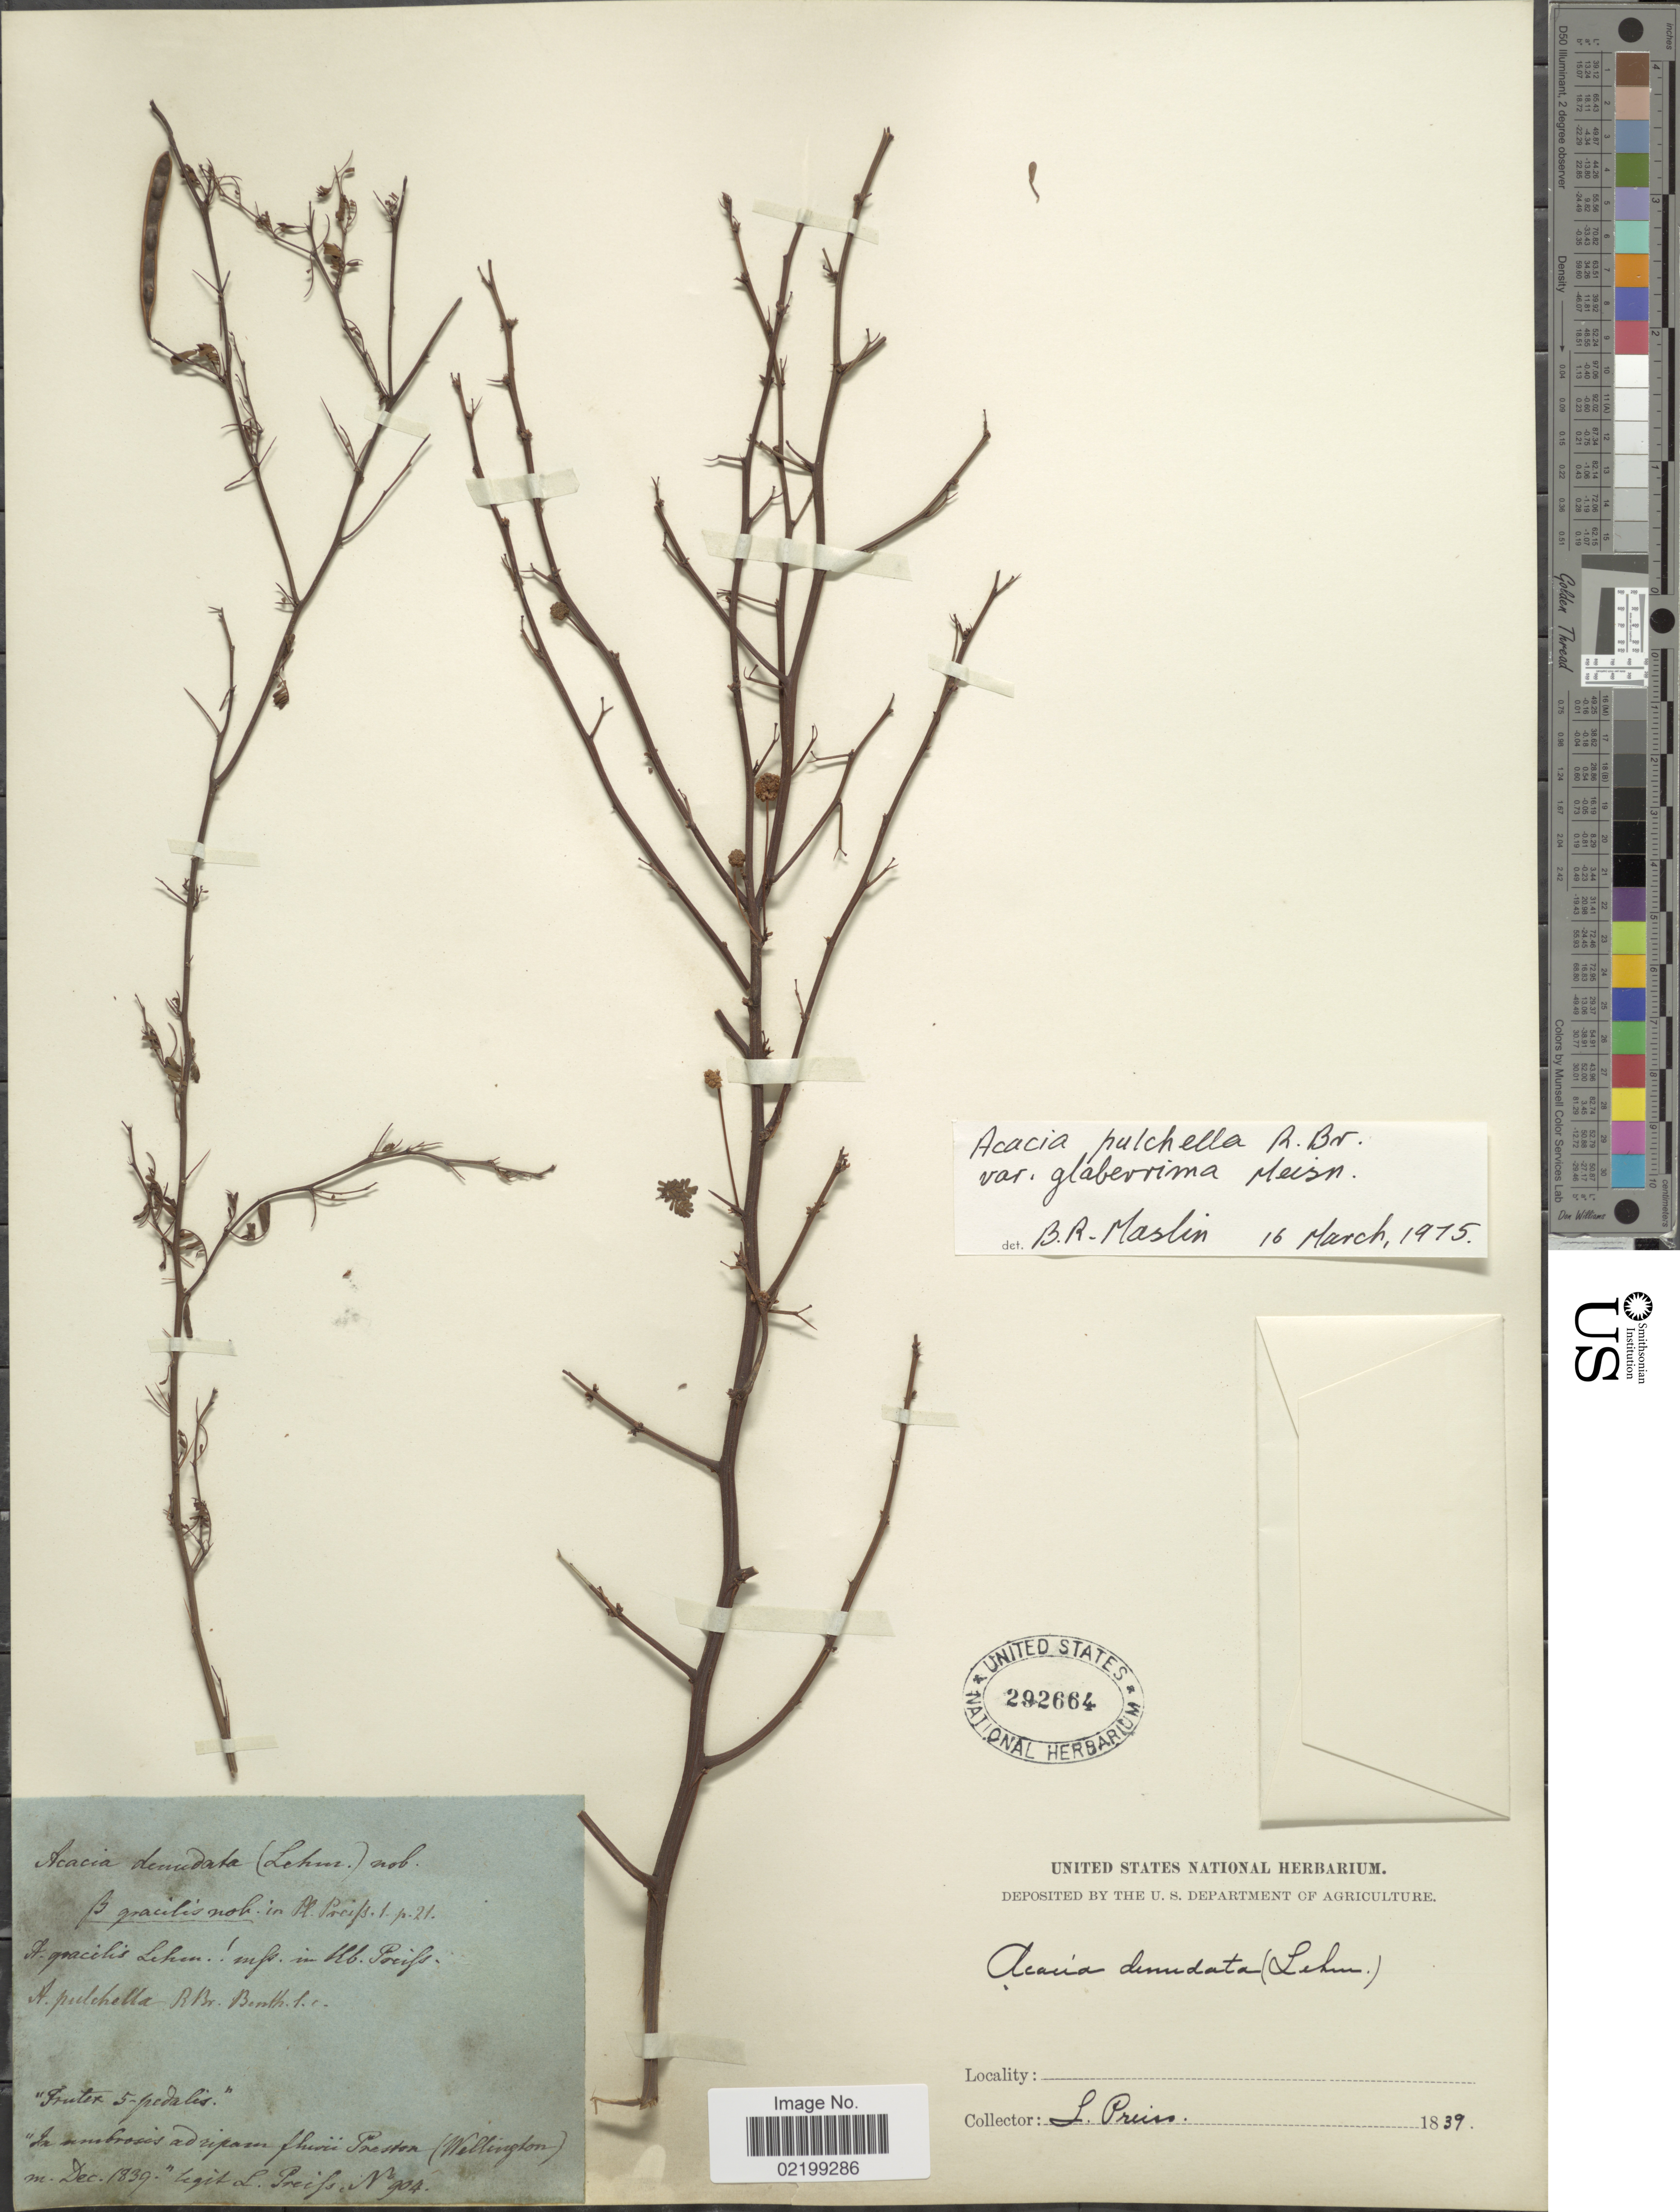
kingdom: Plantae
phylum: Tracheophyta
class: Magnoliopsida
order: Fabales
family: Fabaceae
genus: Acacia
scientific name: Acacia pulchella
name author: R. Br.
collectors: L. Preiss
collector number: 904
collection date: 1839-12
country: New Zealand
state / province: Wellington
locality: In umbrosis ad ripari fluvii Preston (Wellington)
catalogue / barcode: US 292664